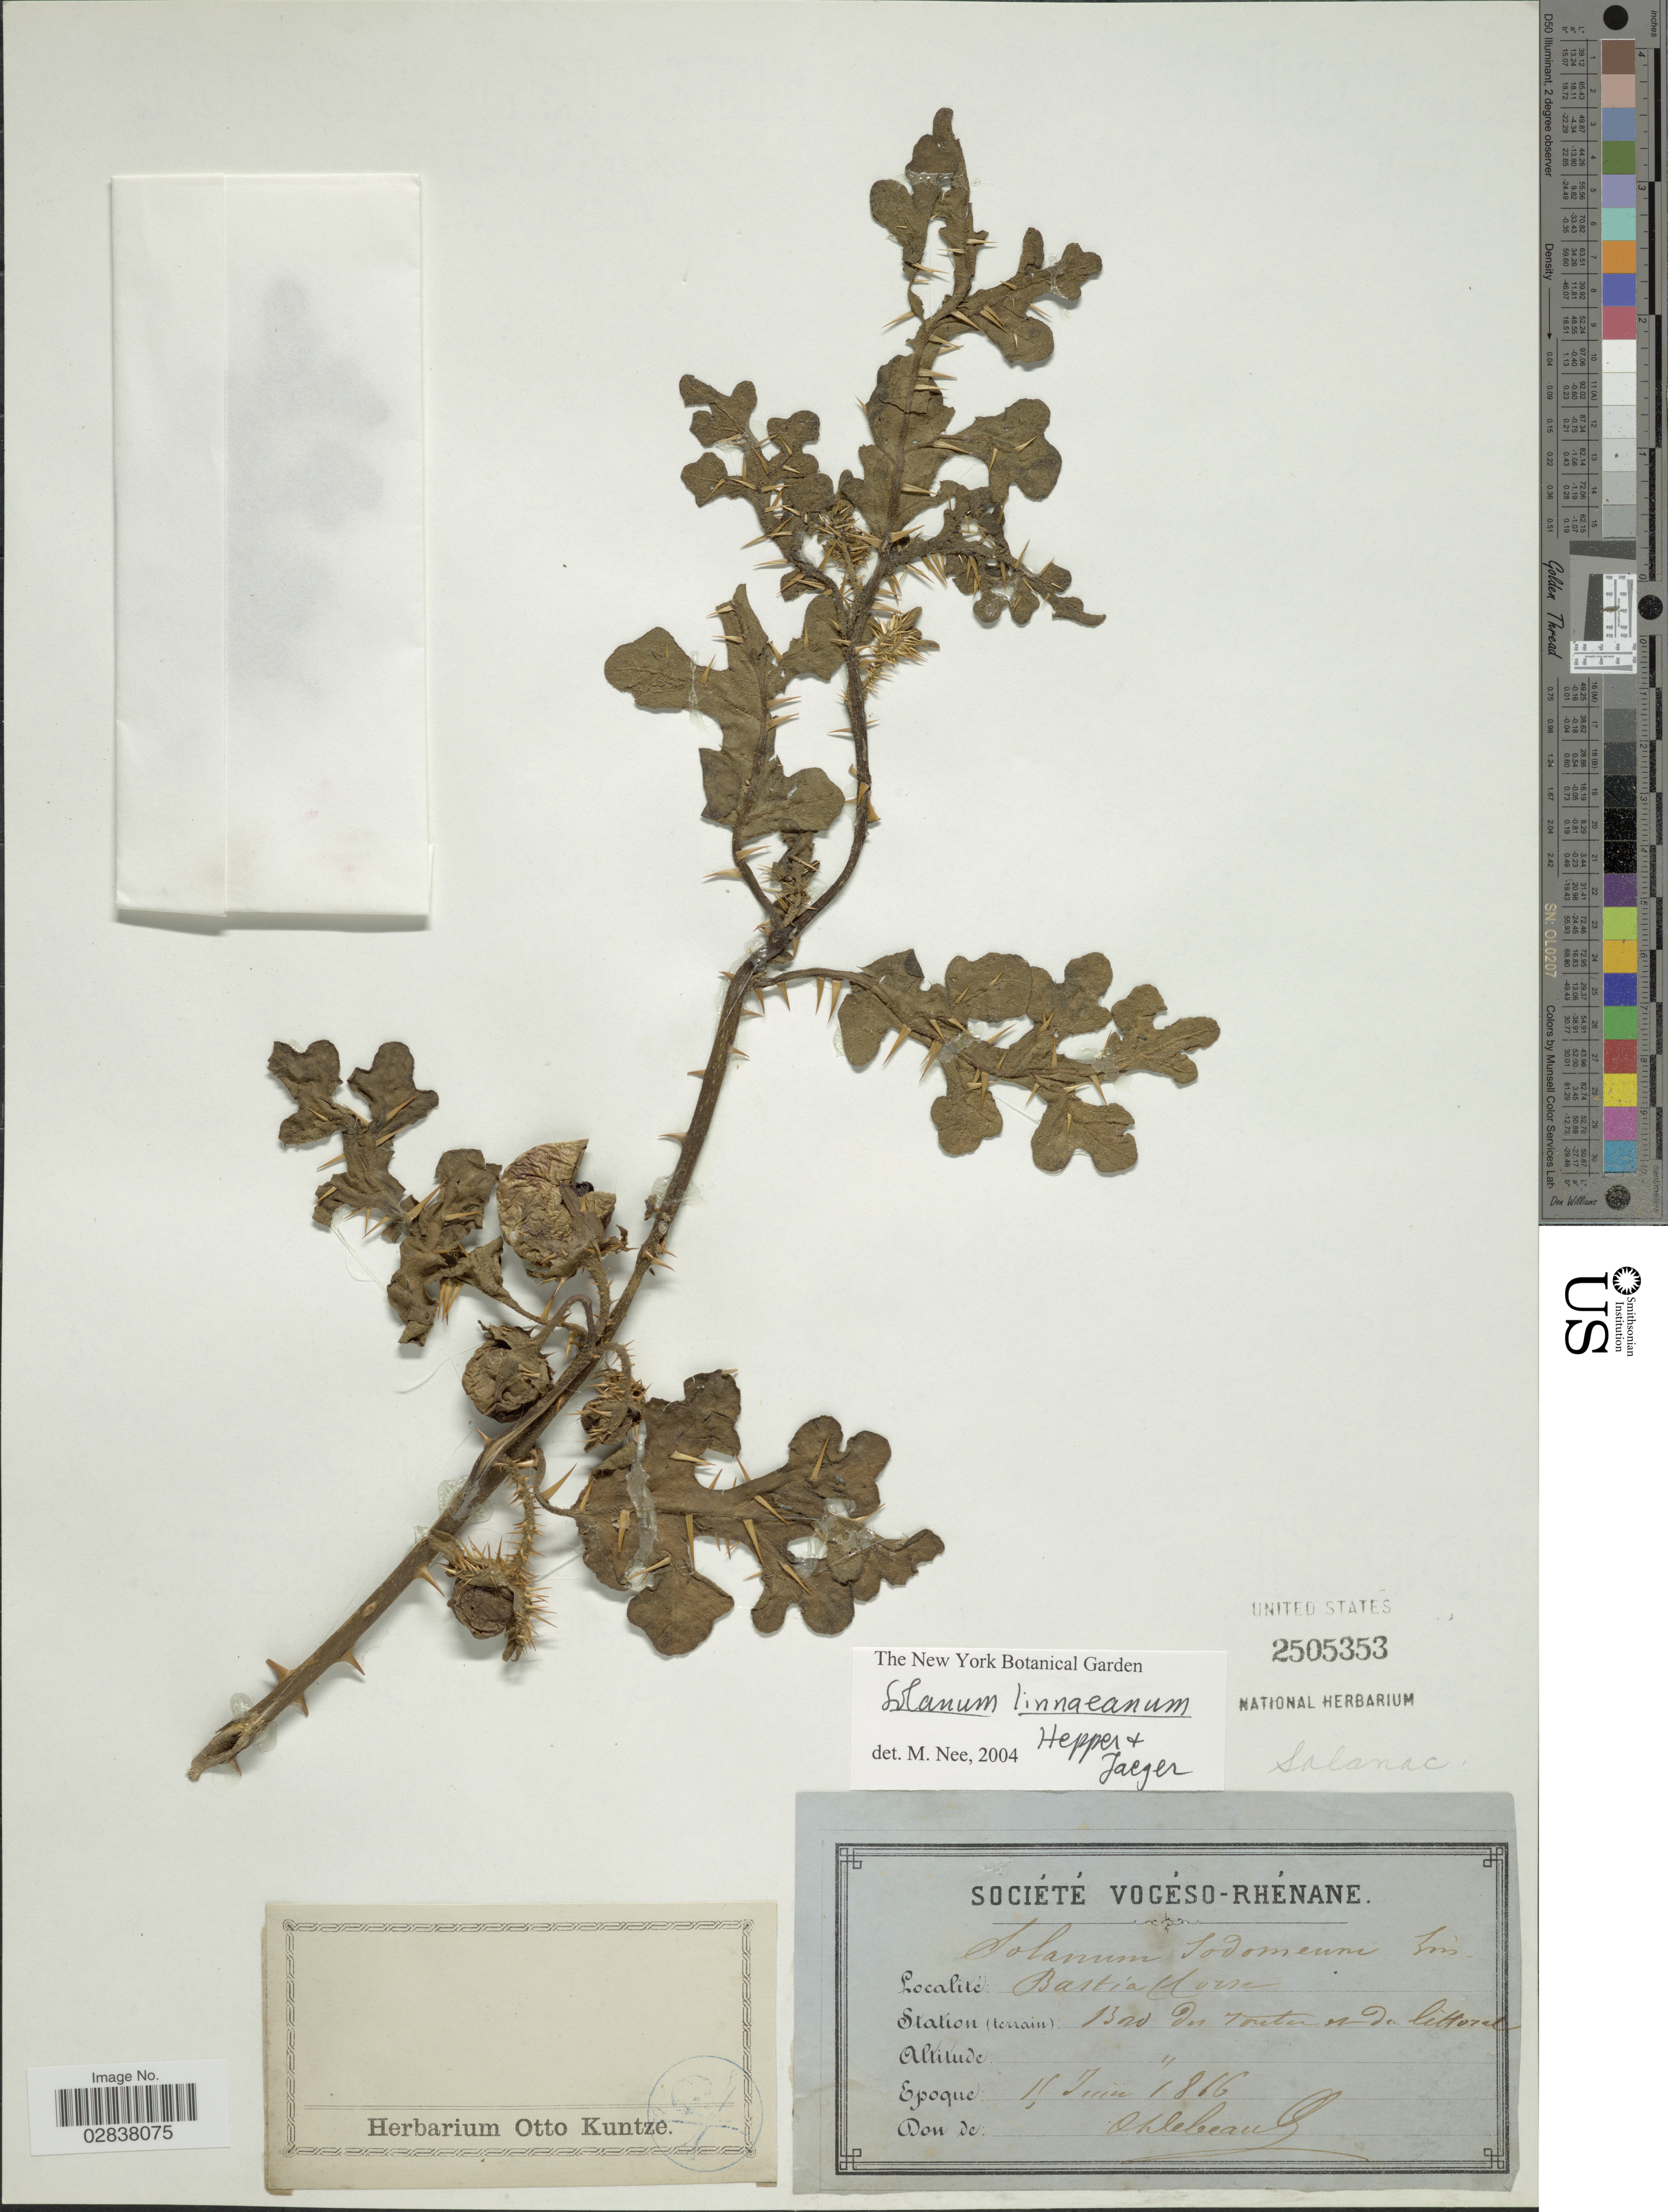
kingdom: Plantae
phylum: Tracheophyta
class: Magnoliopsida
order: Solanales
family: Solanaceae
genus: Solanum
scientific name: Solanum linnaeanum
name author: Hepper & P.-M.L.Jaeger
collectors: O. Debeaux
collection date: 1866-06-11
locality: Station (terrain) Bord du route et do littoral.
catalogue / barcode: US 2505353